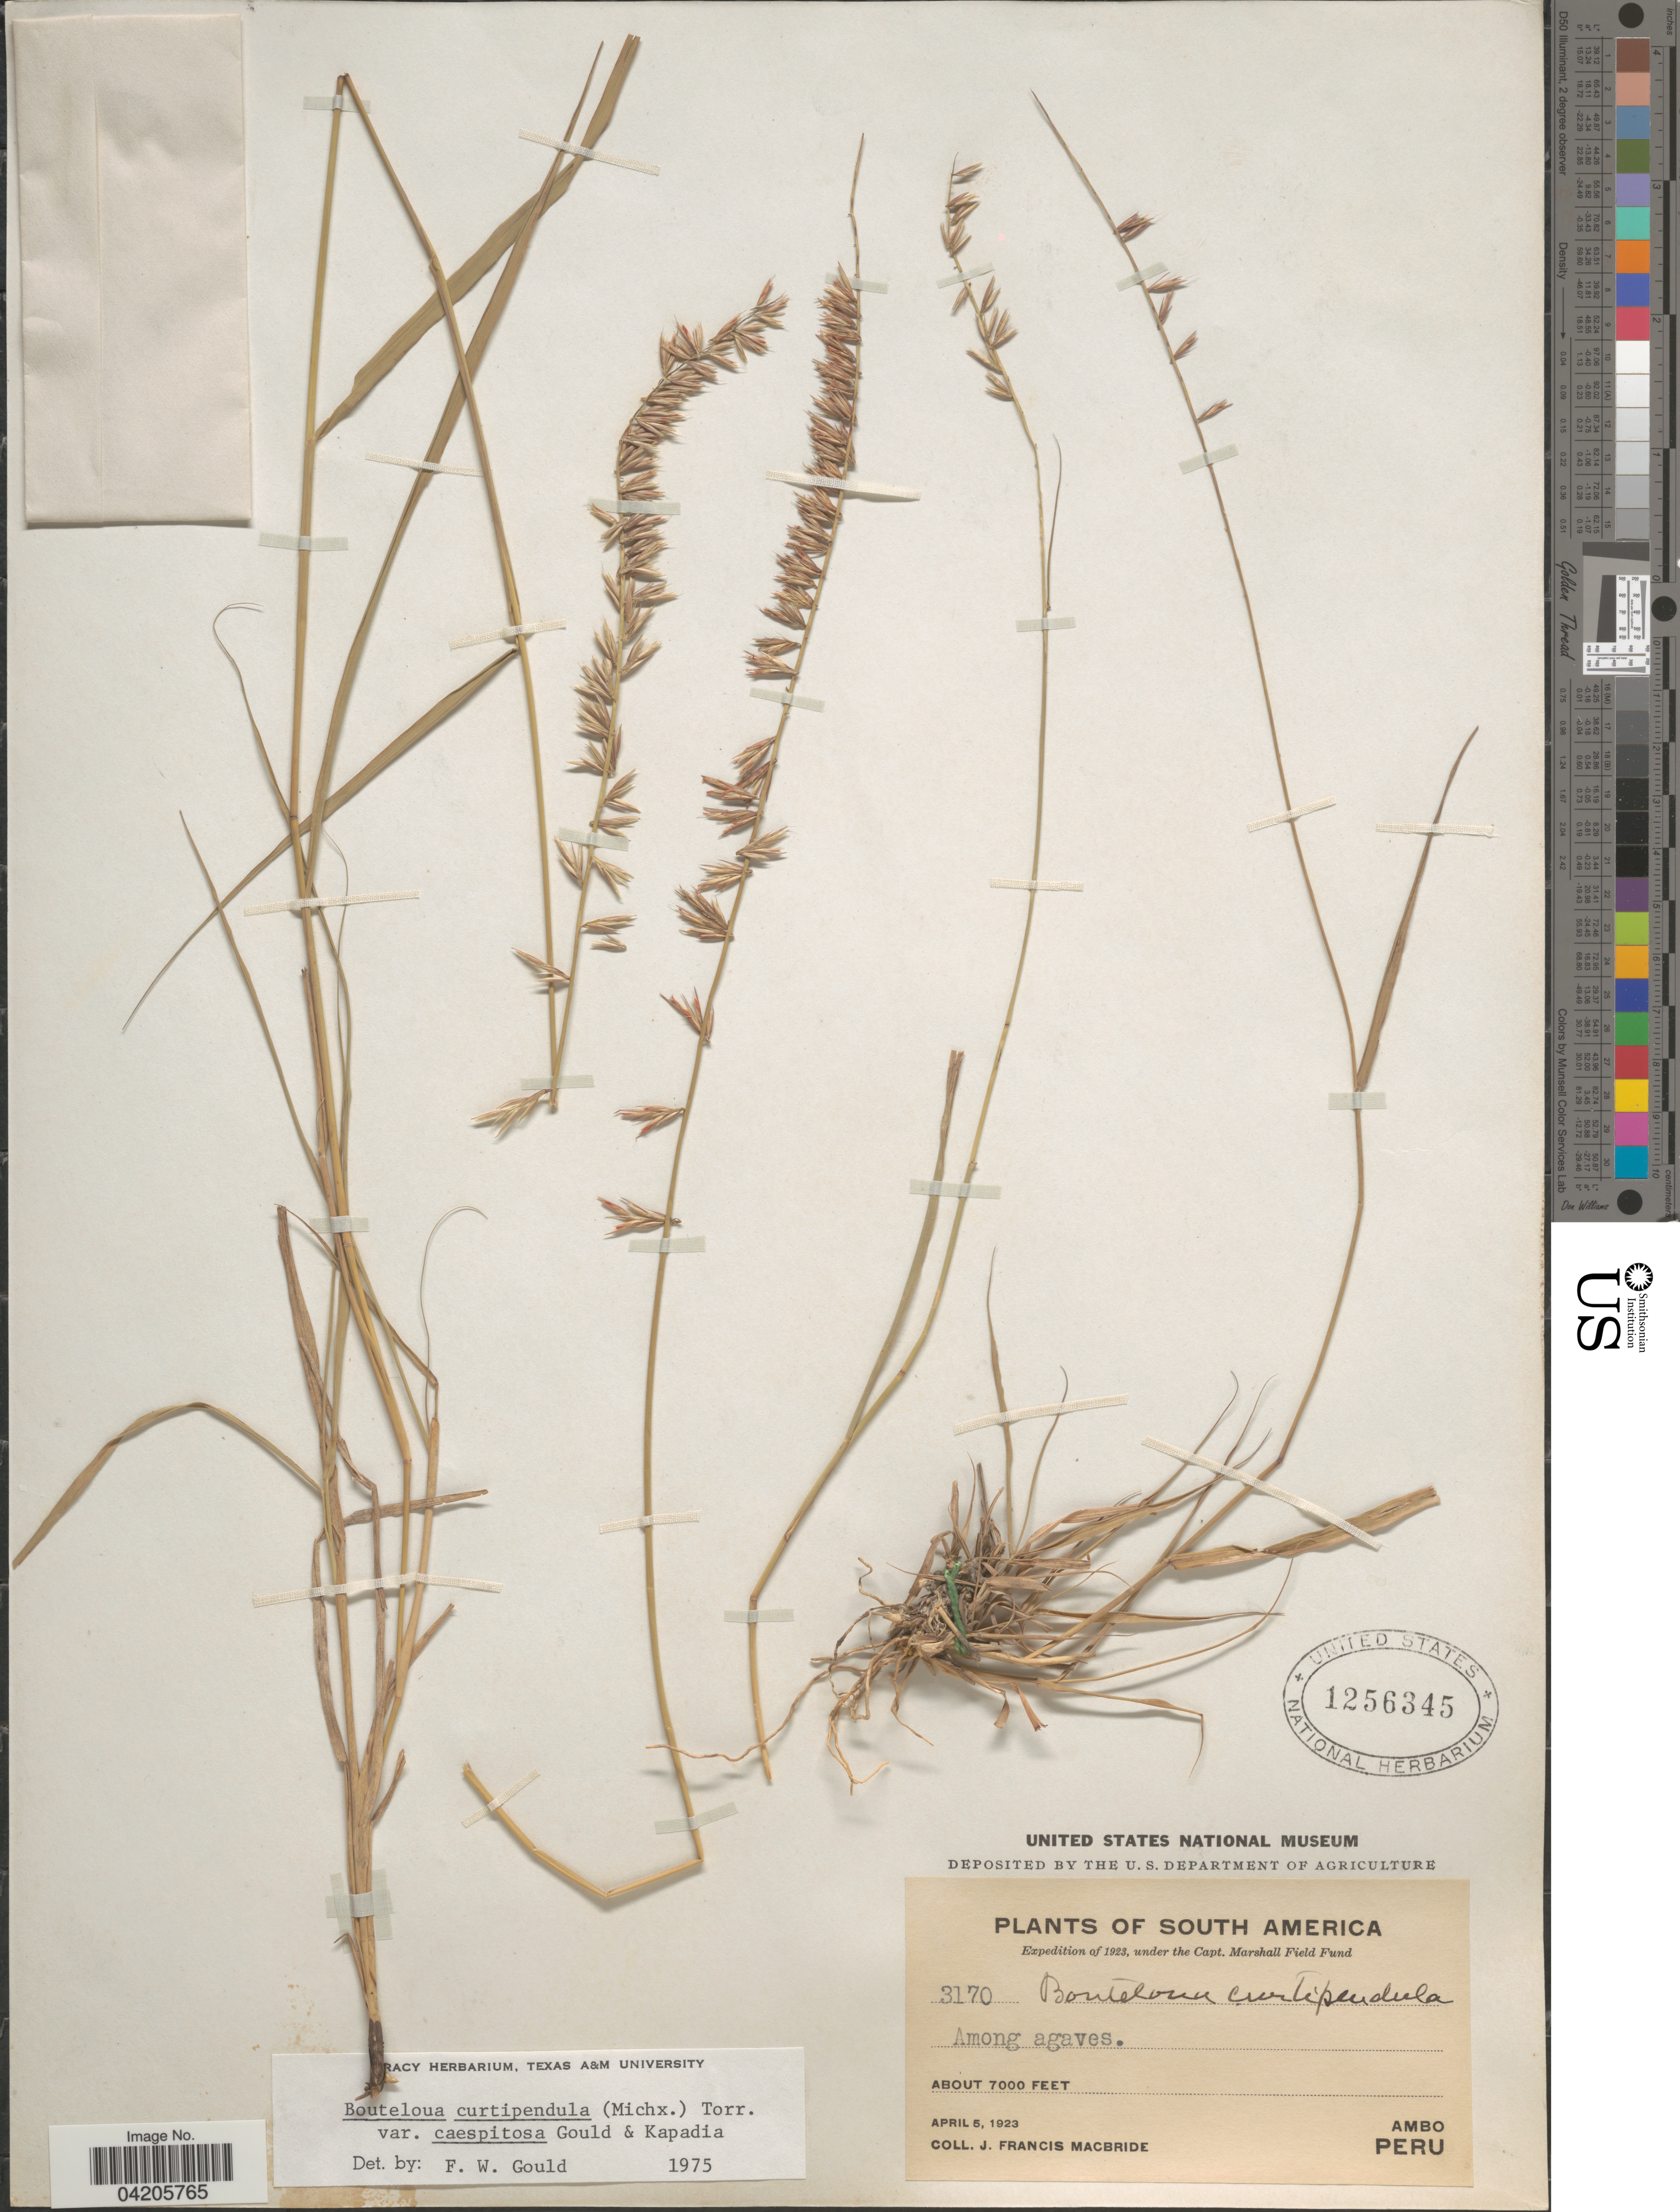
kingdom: Plantae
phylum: Tracheophyta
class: Liliopsida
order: Poales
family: Poaceae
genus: Bouteloua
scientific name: Bouteloua curtipendula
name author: (Michx.) Torr.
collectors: J. F. Macbride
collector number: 3170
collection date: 1923-04-05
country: Peru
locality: Expedition of 1923. Ambo.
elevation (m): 2134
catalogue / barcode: US 1256345